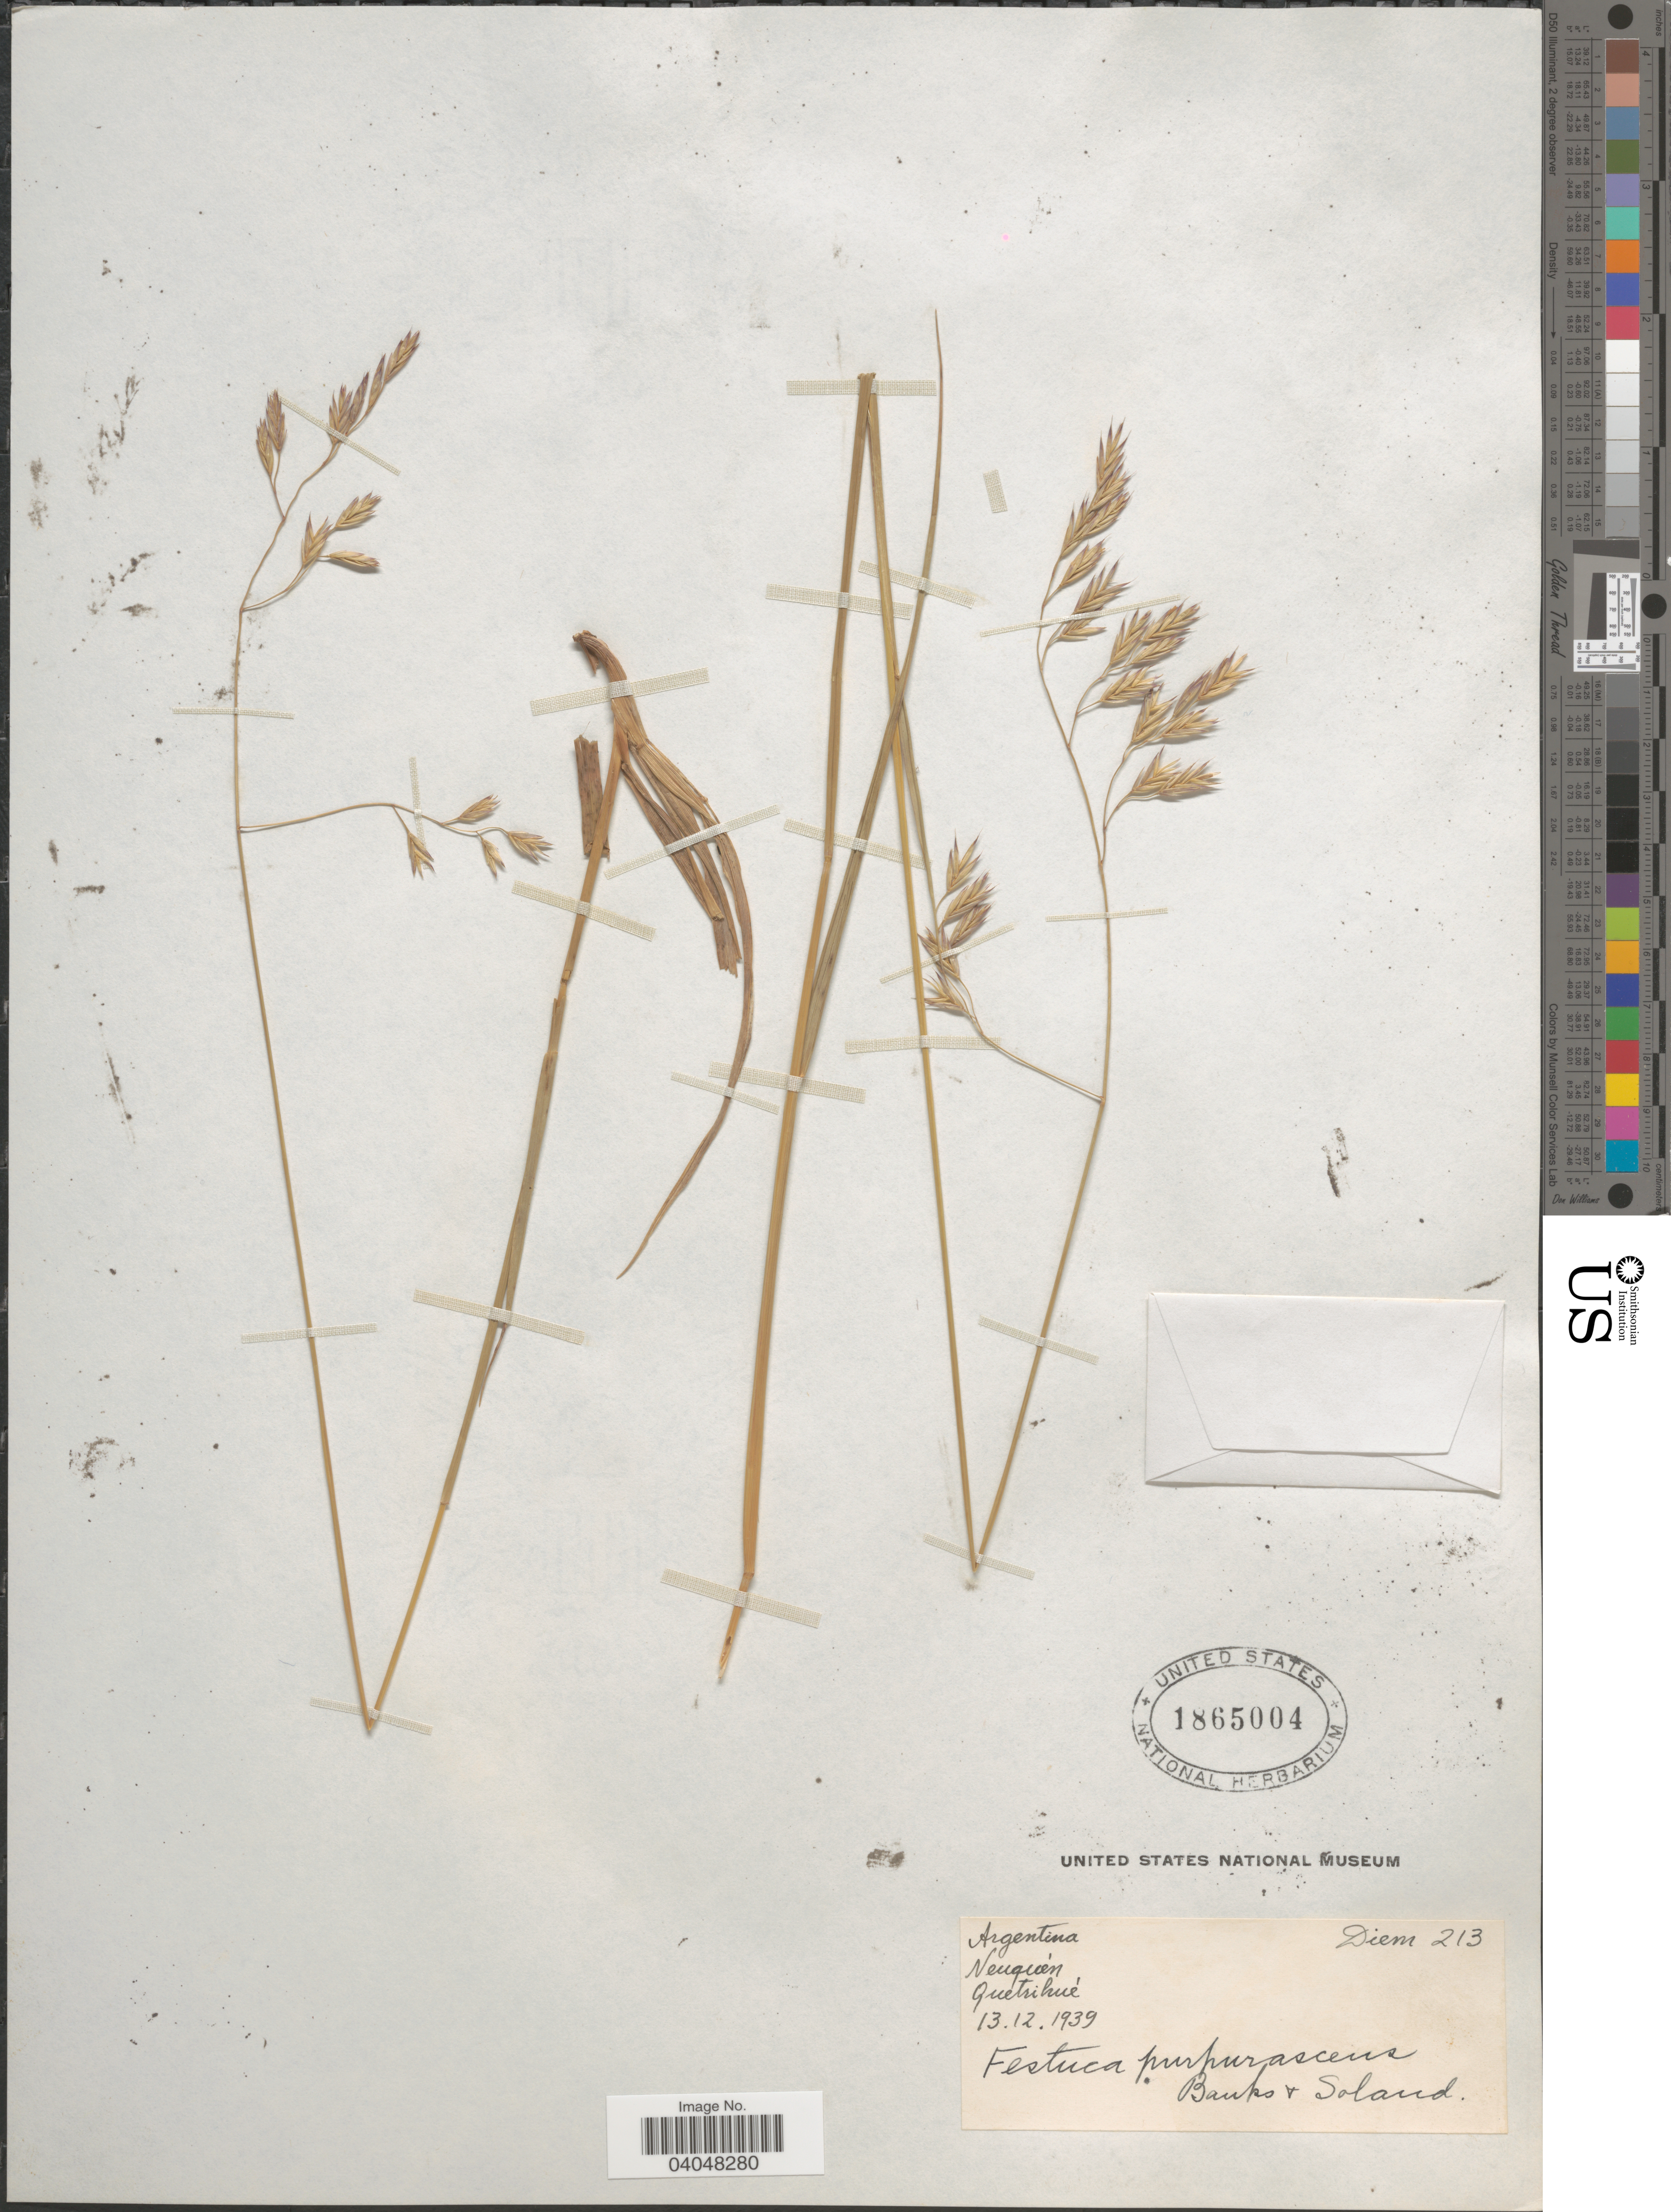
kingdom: Plantae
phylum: Tracheophyta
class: Liliopsida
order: Poales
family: Poaceae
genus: Festuca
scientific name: Festuca purpurascens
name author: Banks & Sol. ex Hook. f.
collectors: Diem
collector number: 213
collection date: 1939-12-13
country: Argentina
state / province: Neuquen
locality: Quetrihué.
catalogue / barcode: US 1865004